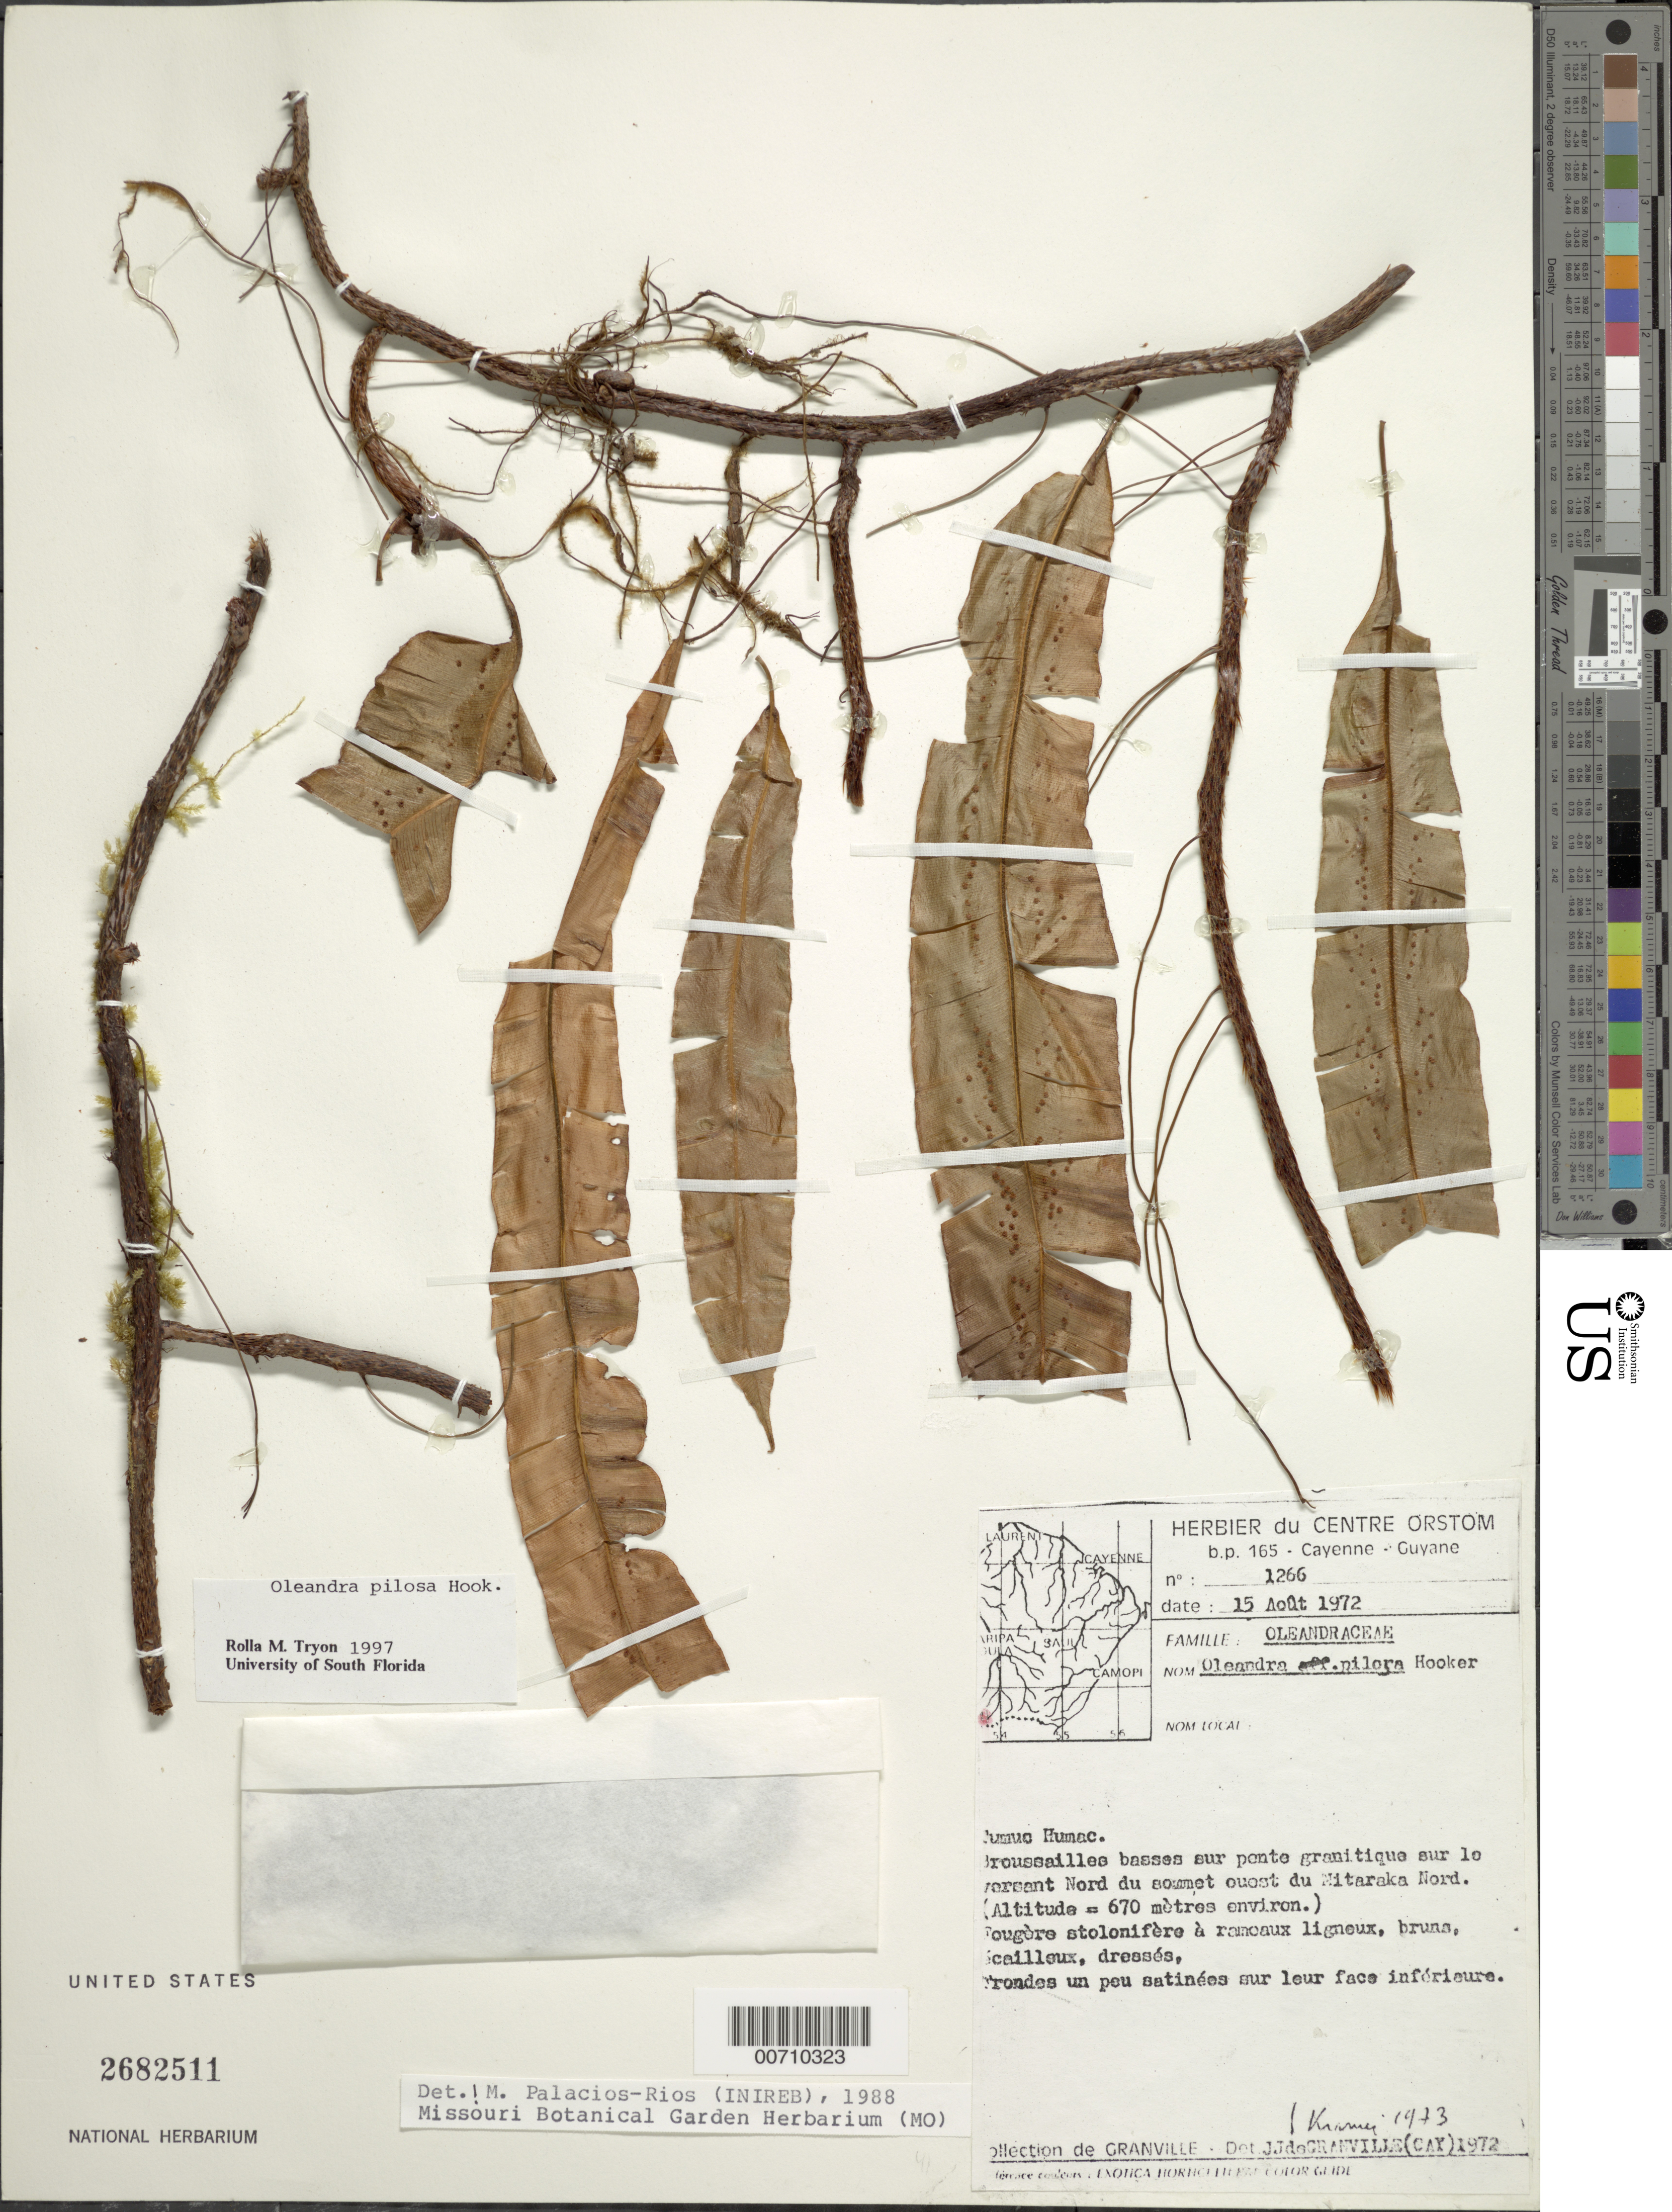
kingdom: Plantae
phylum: Tracheophyta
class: Polypodiopsida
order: Polypodiales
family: Oleandraceae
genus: Oleandra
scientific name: Oleandra pilosa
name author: Hook.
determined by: Tryon, --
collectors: J.-J. de Granville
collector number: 1266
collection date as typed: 15-Aug-72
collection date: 1972-08-15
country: French Guiana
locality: Tumuc-Humac, Nord du sommet ouest du Mitaraka Nord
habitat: Low brush on granite slope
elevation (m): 670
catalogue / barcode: US 2682511